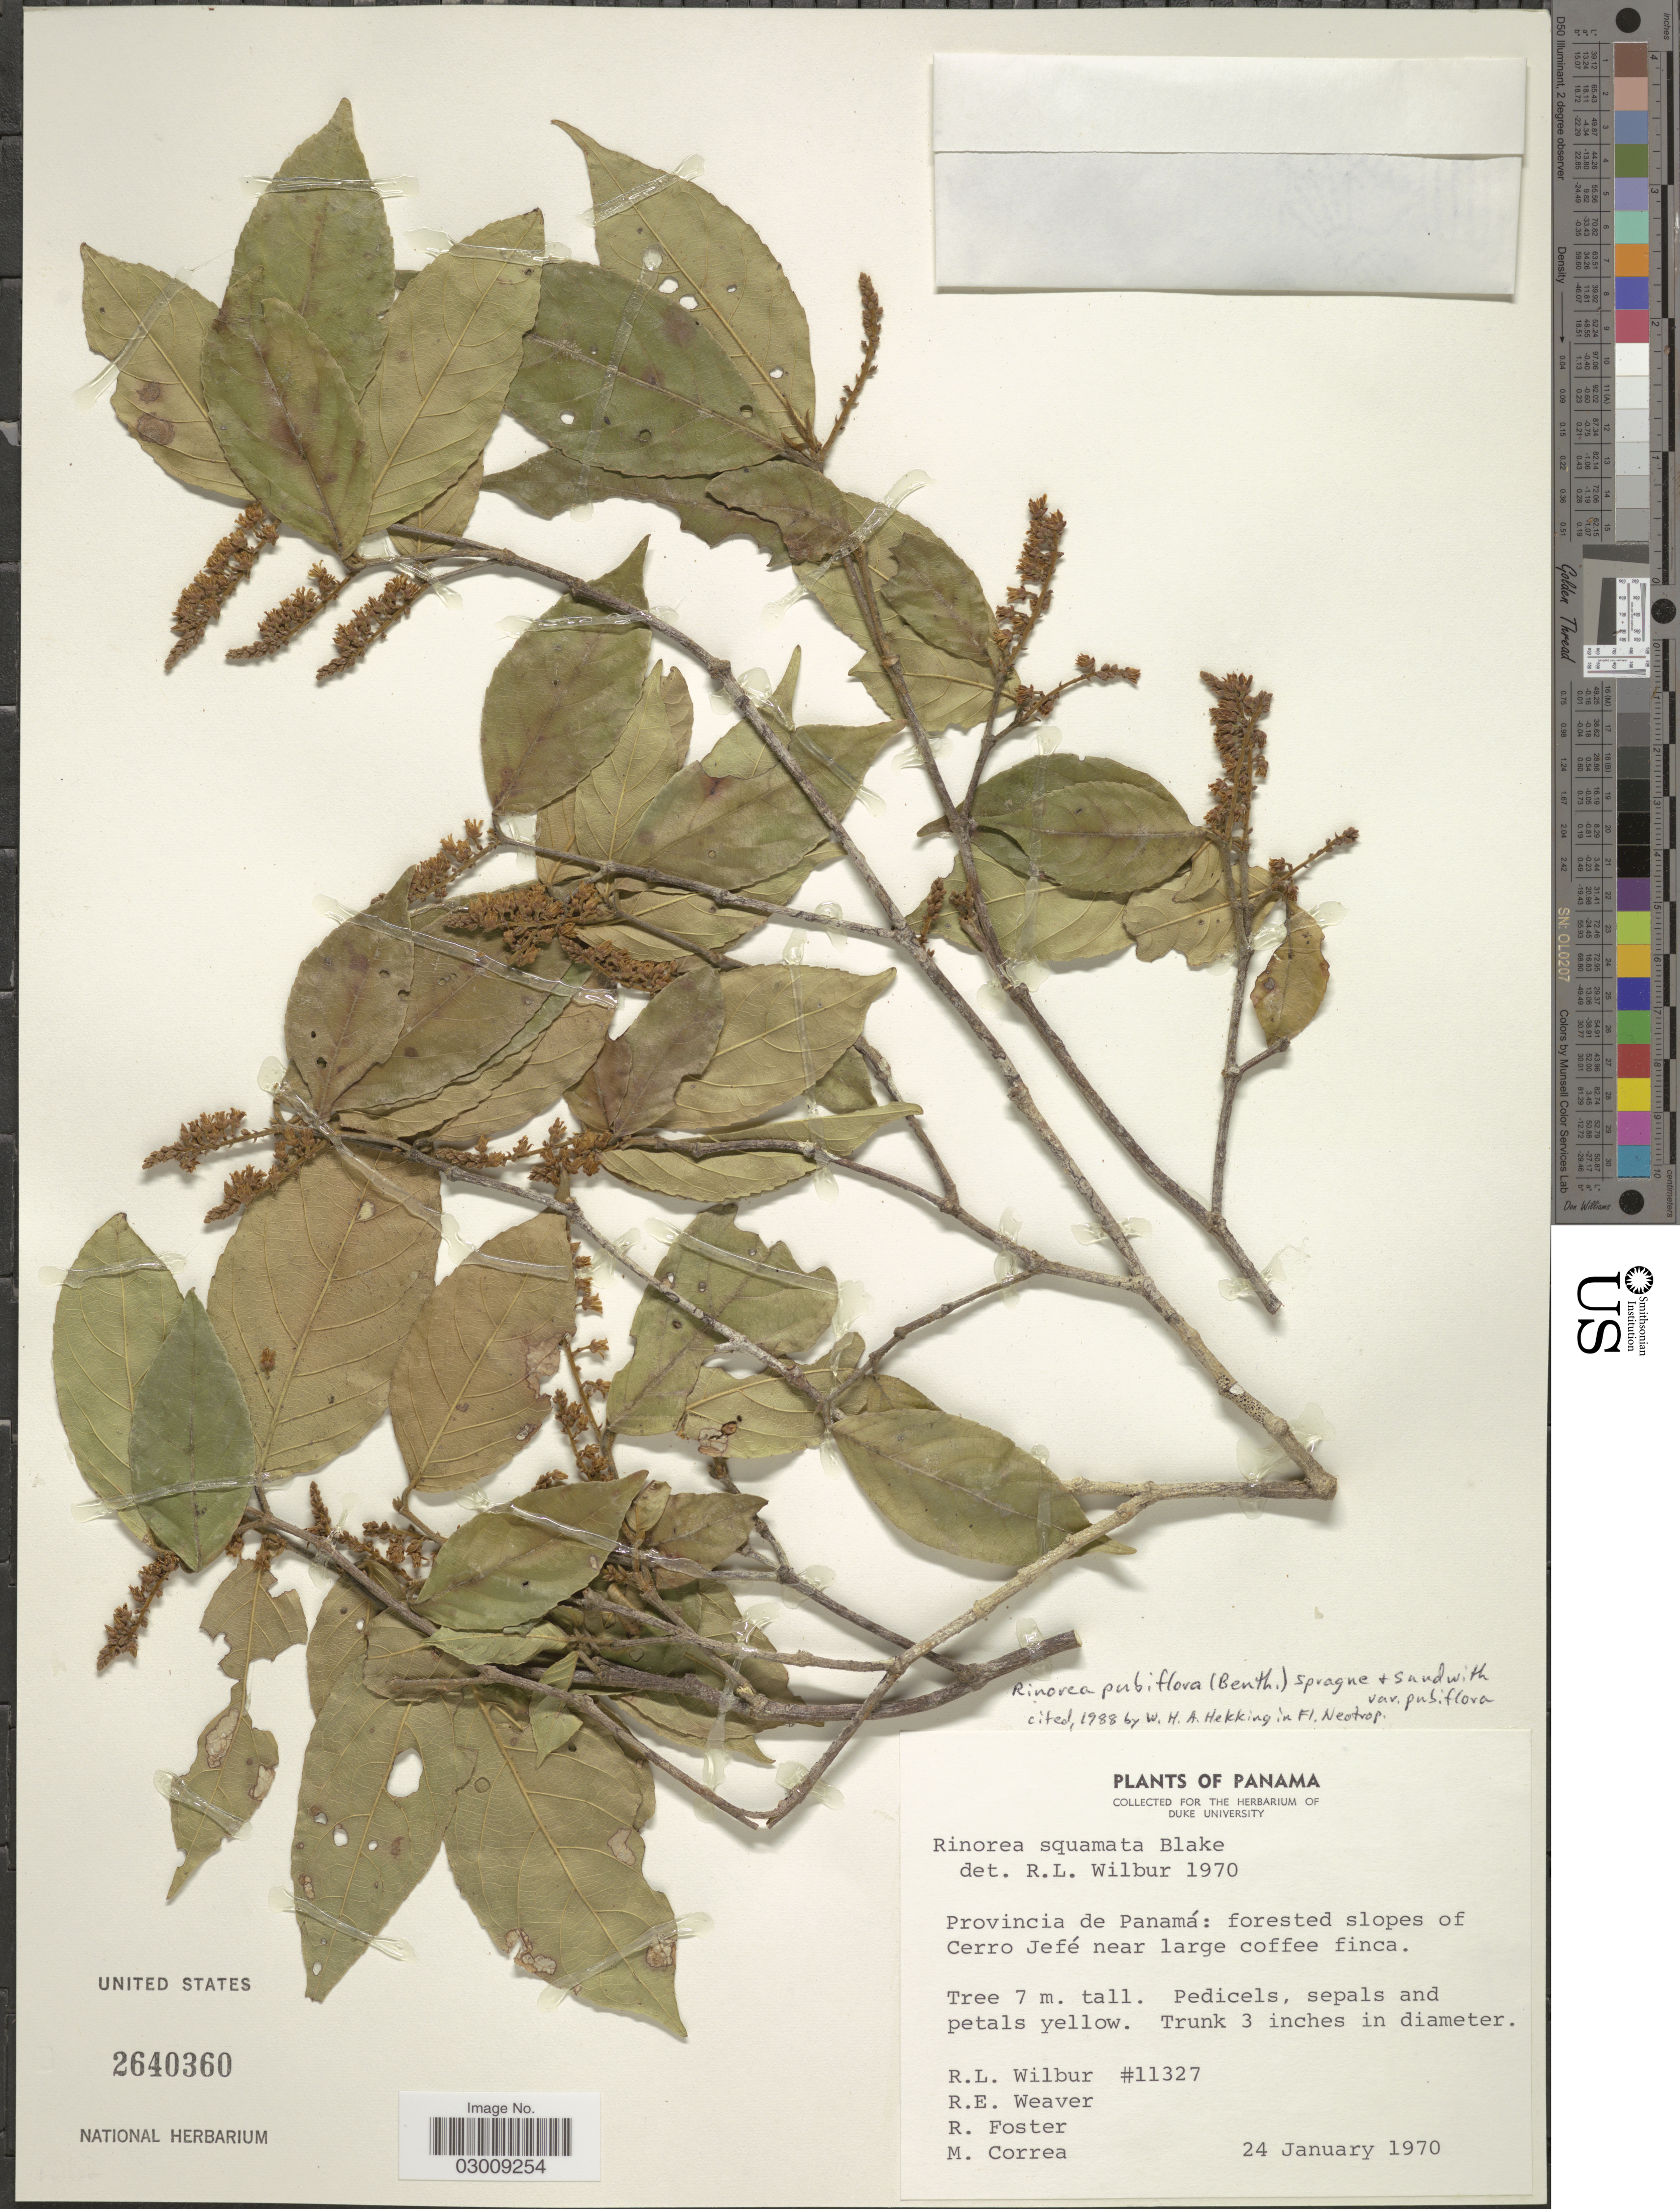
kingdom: Plantae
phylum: Tracheophyta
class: Magnoliopsida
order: Malpighiales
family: Violaceae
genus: Rinorea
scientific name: Rinorea pubiflora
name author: (Benth.) Sprague & Sandwith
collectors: R. L. Wilbur, R. E. Weaver, R. Foster & M. Correa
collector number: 11327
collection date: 1970-01-24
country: Panama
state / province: Panamá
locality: Forested slopes of Cerro Jefé near large coffee finca.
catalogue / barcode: US 2640360